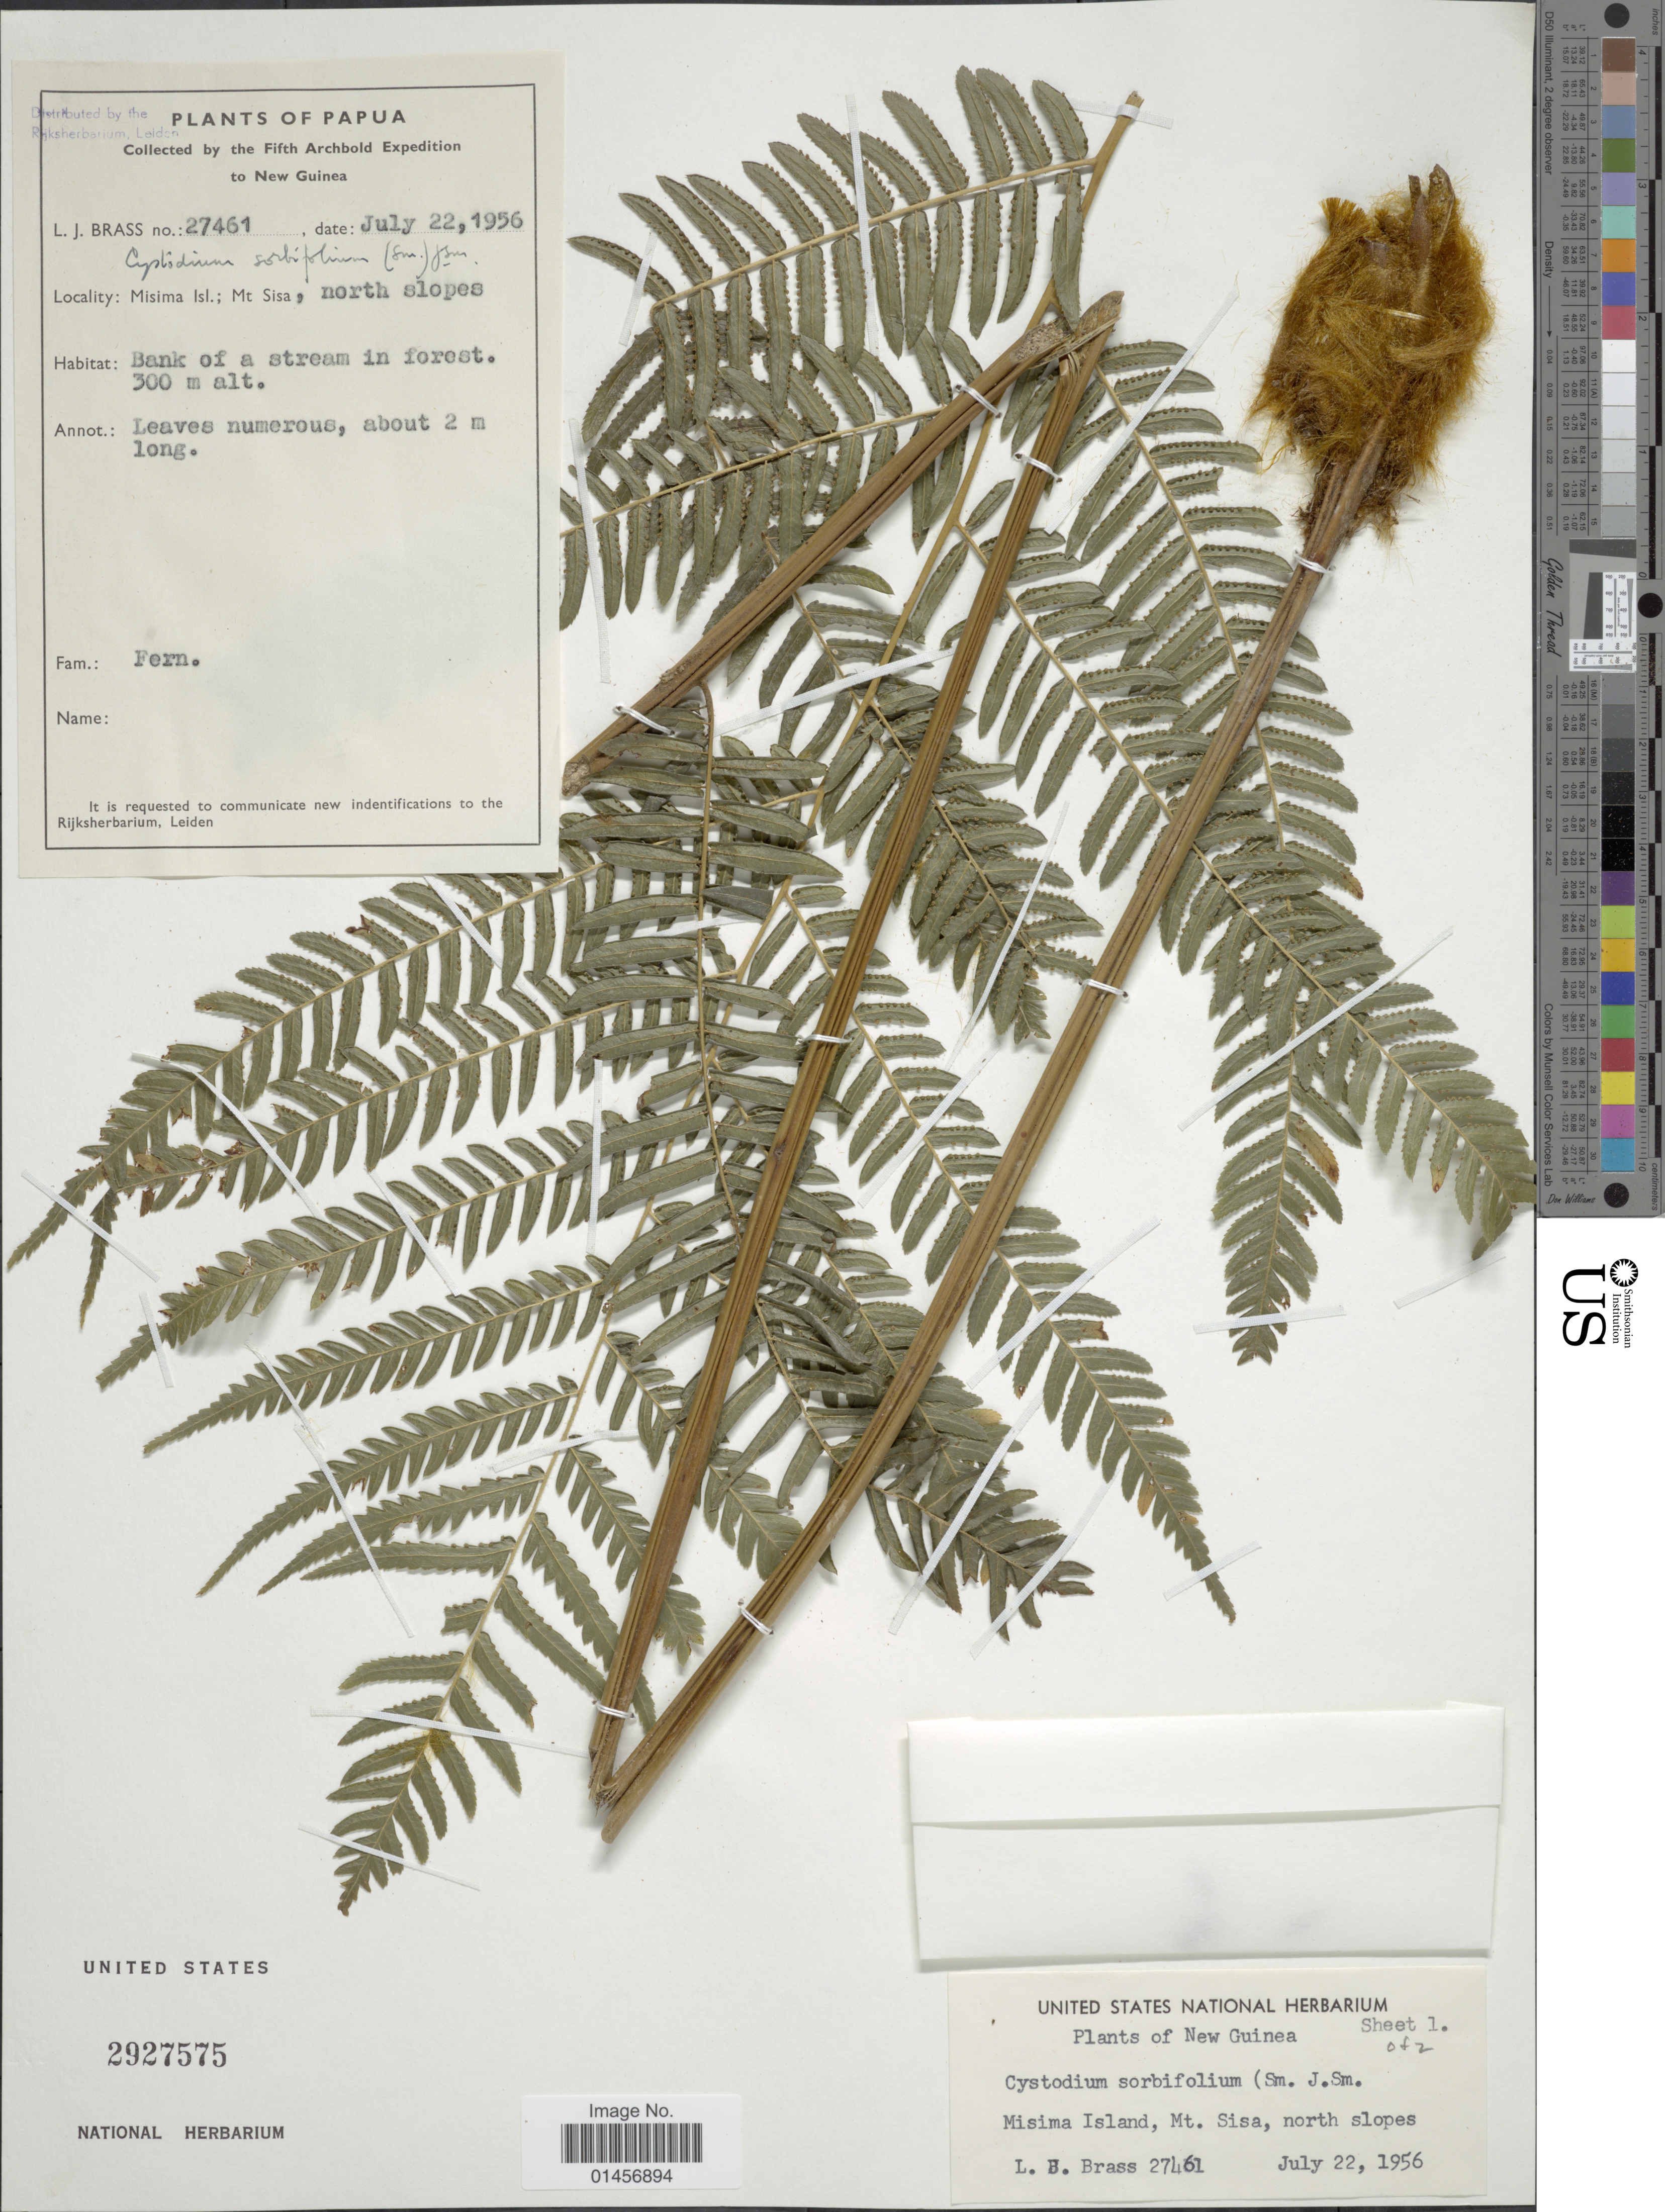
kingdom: Plantae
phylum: Tracheophyta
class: Polypodiopsida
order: Polypodiales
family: Cystodiaceae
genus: Cystodium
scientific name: Cystodium sorbifolium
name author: (J. Sm.) J. Sm.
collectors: L. J. Brass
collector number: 27461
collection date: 1956-07-22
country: Papua New Guinea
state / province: Milne Bay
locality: New Guinea, Papua, Misima Island, Mt. Sisa, north slopes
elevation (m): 300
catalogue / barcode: US 2927575